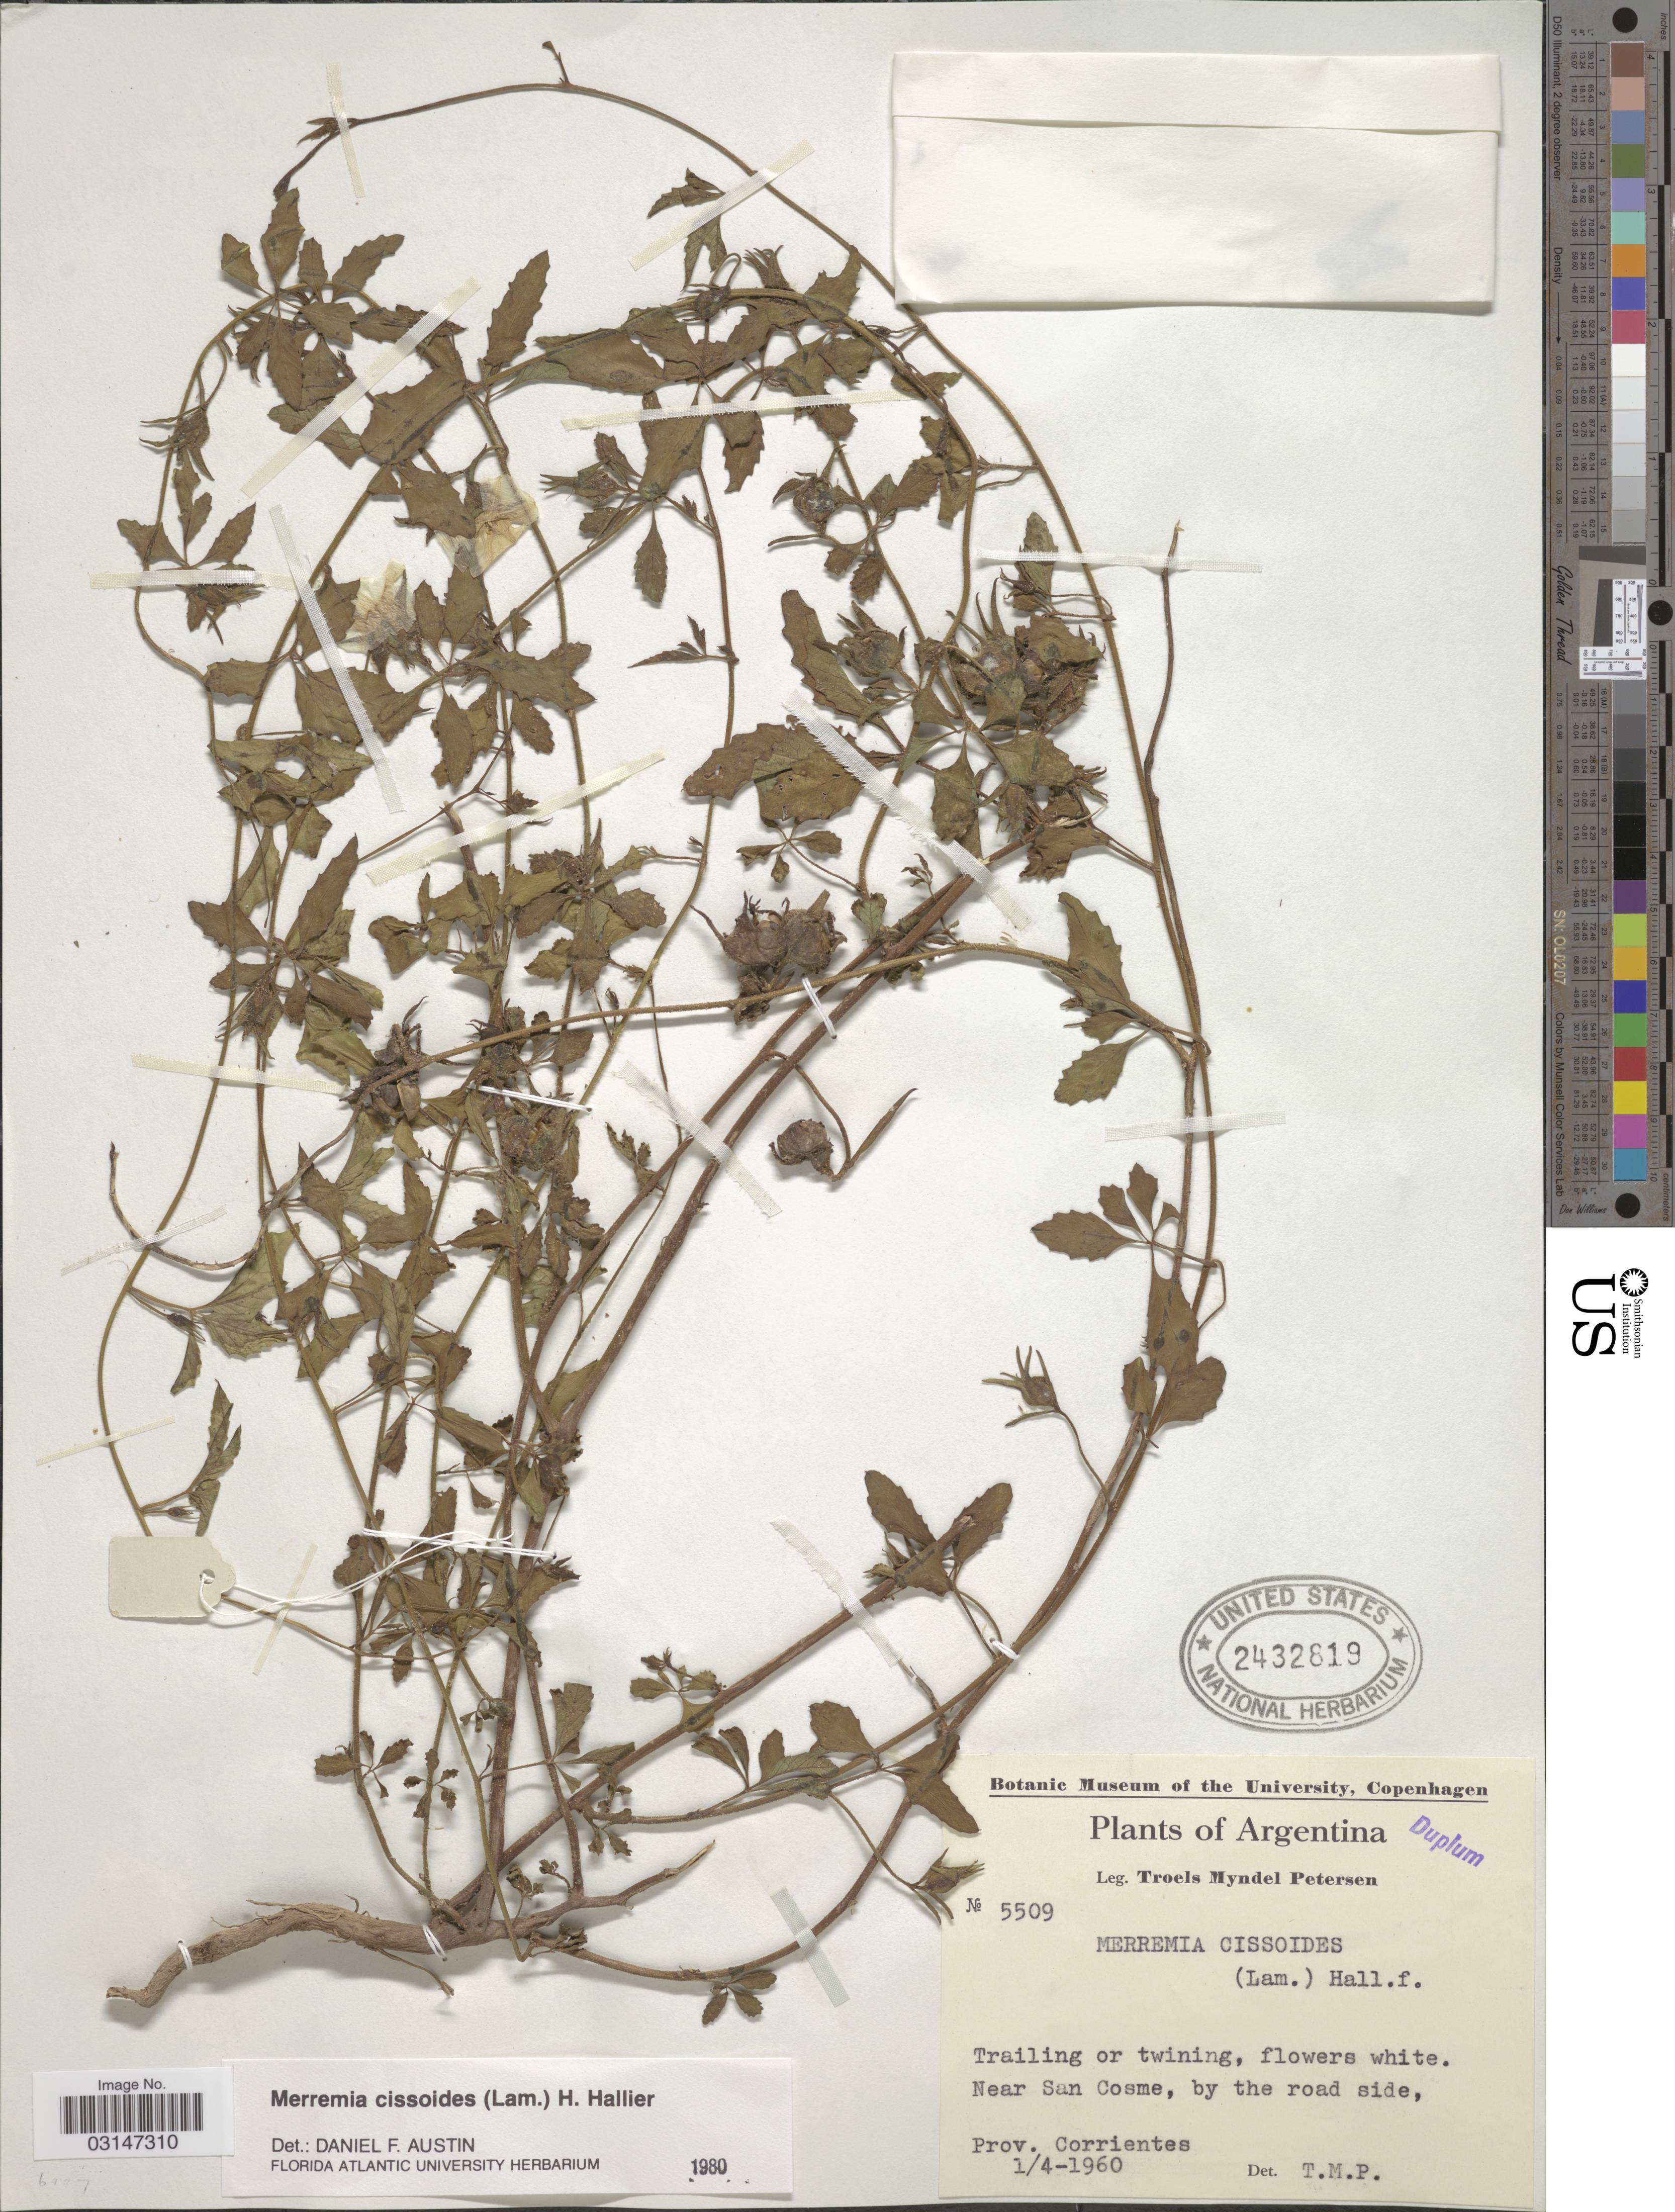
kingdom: Plantae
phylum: Tracheophyta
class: Magnoliopsida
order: Solanales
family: Convolvulaceae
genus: Distimake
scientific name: Distimake cissoides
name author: (Lam.) A. R. Simões & Staples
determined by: Strong, Mark T., (BOT), Smithsonian Institution - National Museum of Natural History (UNITED STATES)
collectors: T. M. Petersen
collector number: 5509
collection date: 1960-04-01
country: Argentina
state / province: Corrientes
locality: Near San Cosme, by the road side.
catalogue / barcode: US 2432819